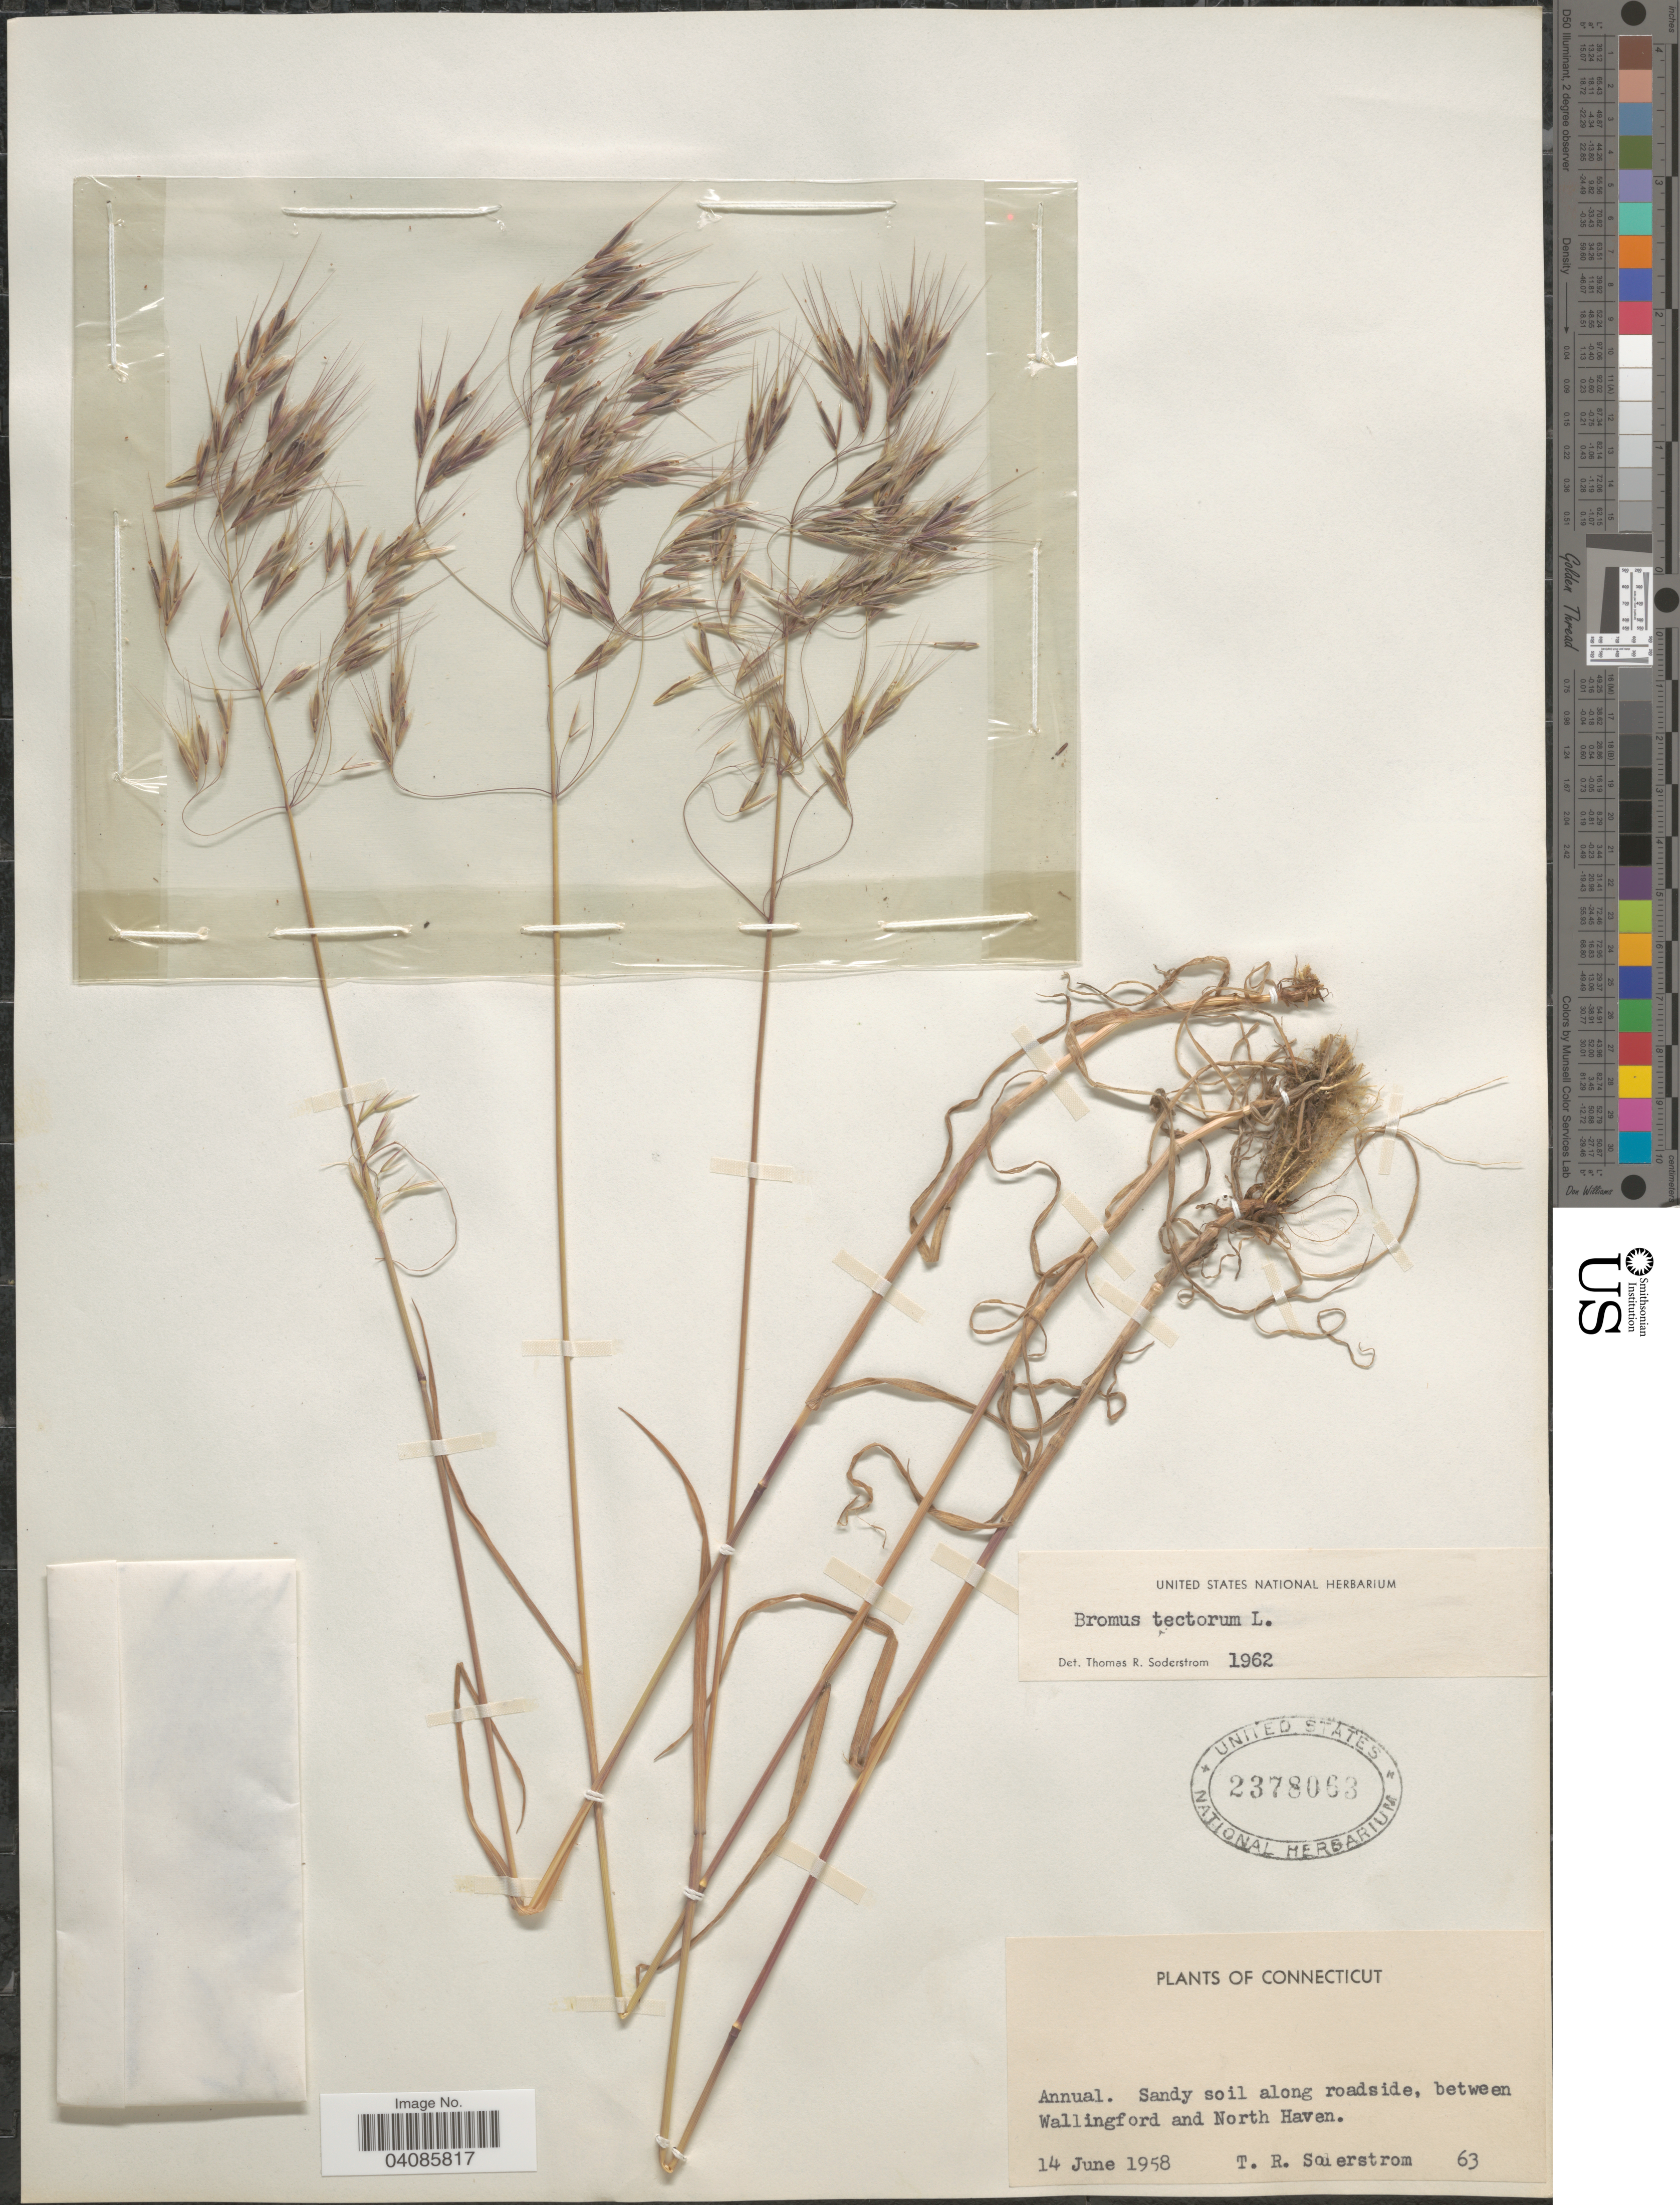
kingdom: Plantae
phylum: Tracheophyta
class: Liliopsida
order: Poales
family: Poaceae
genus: Bromus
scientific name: Bromus tectorum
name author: L.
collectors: T. R. Soderstrom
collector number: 63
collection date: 1958-06-14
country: United States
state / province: Connecticut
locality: Annual. Sandy soil along roadside, between Wallingford and North Haven.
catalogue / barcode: US 2378063